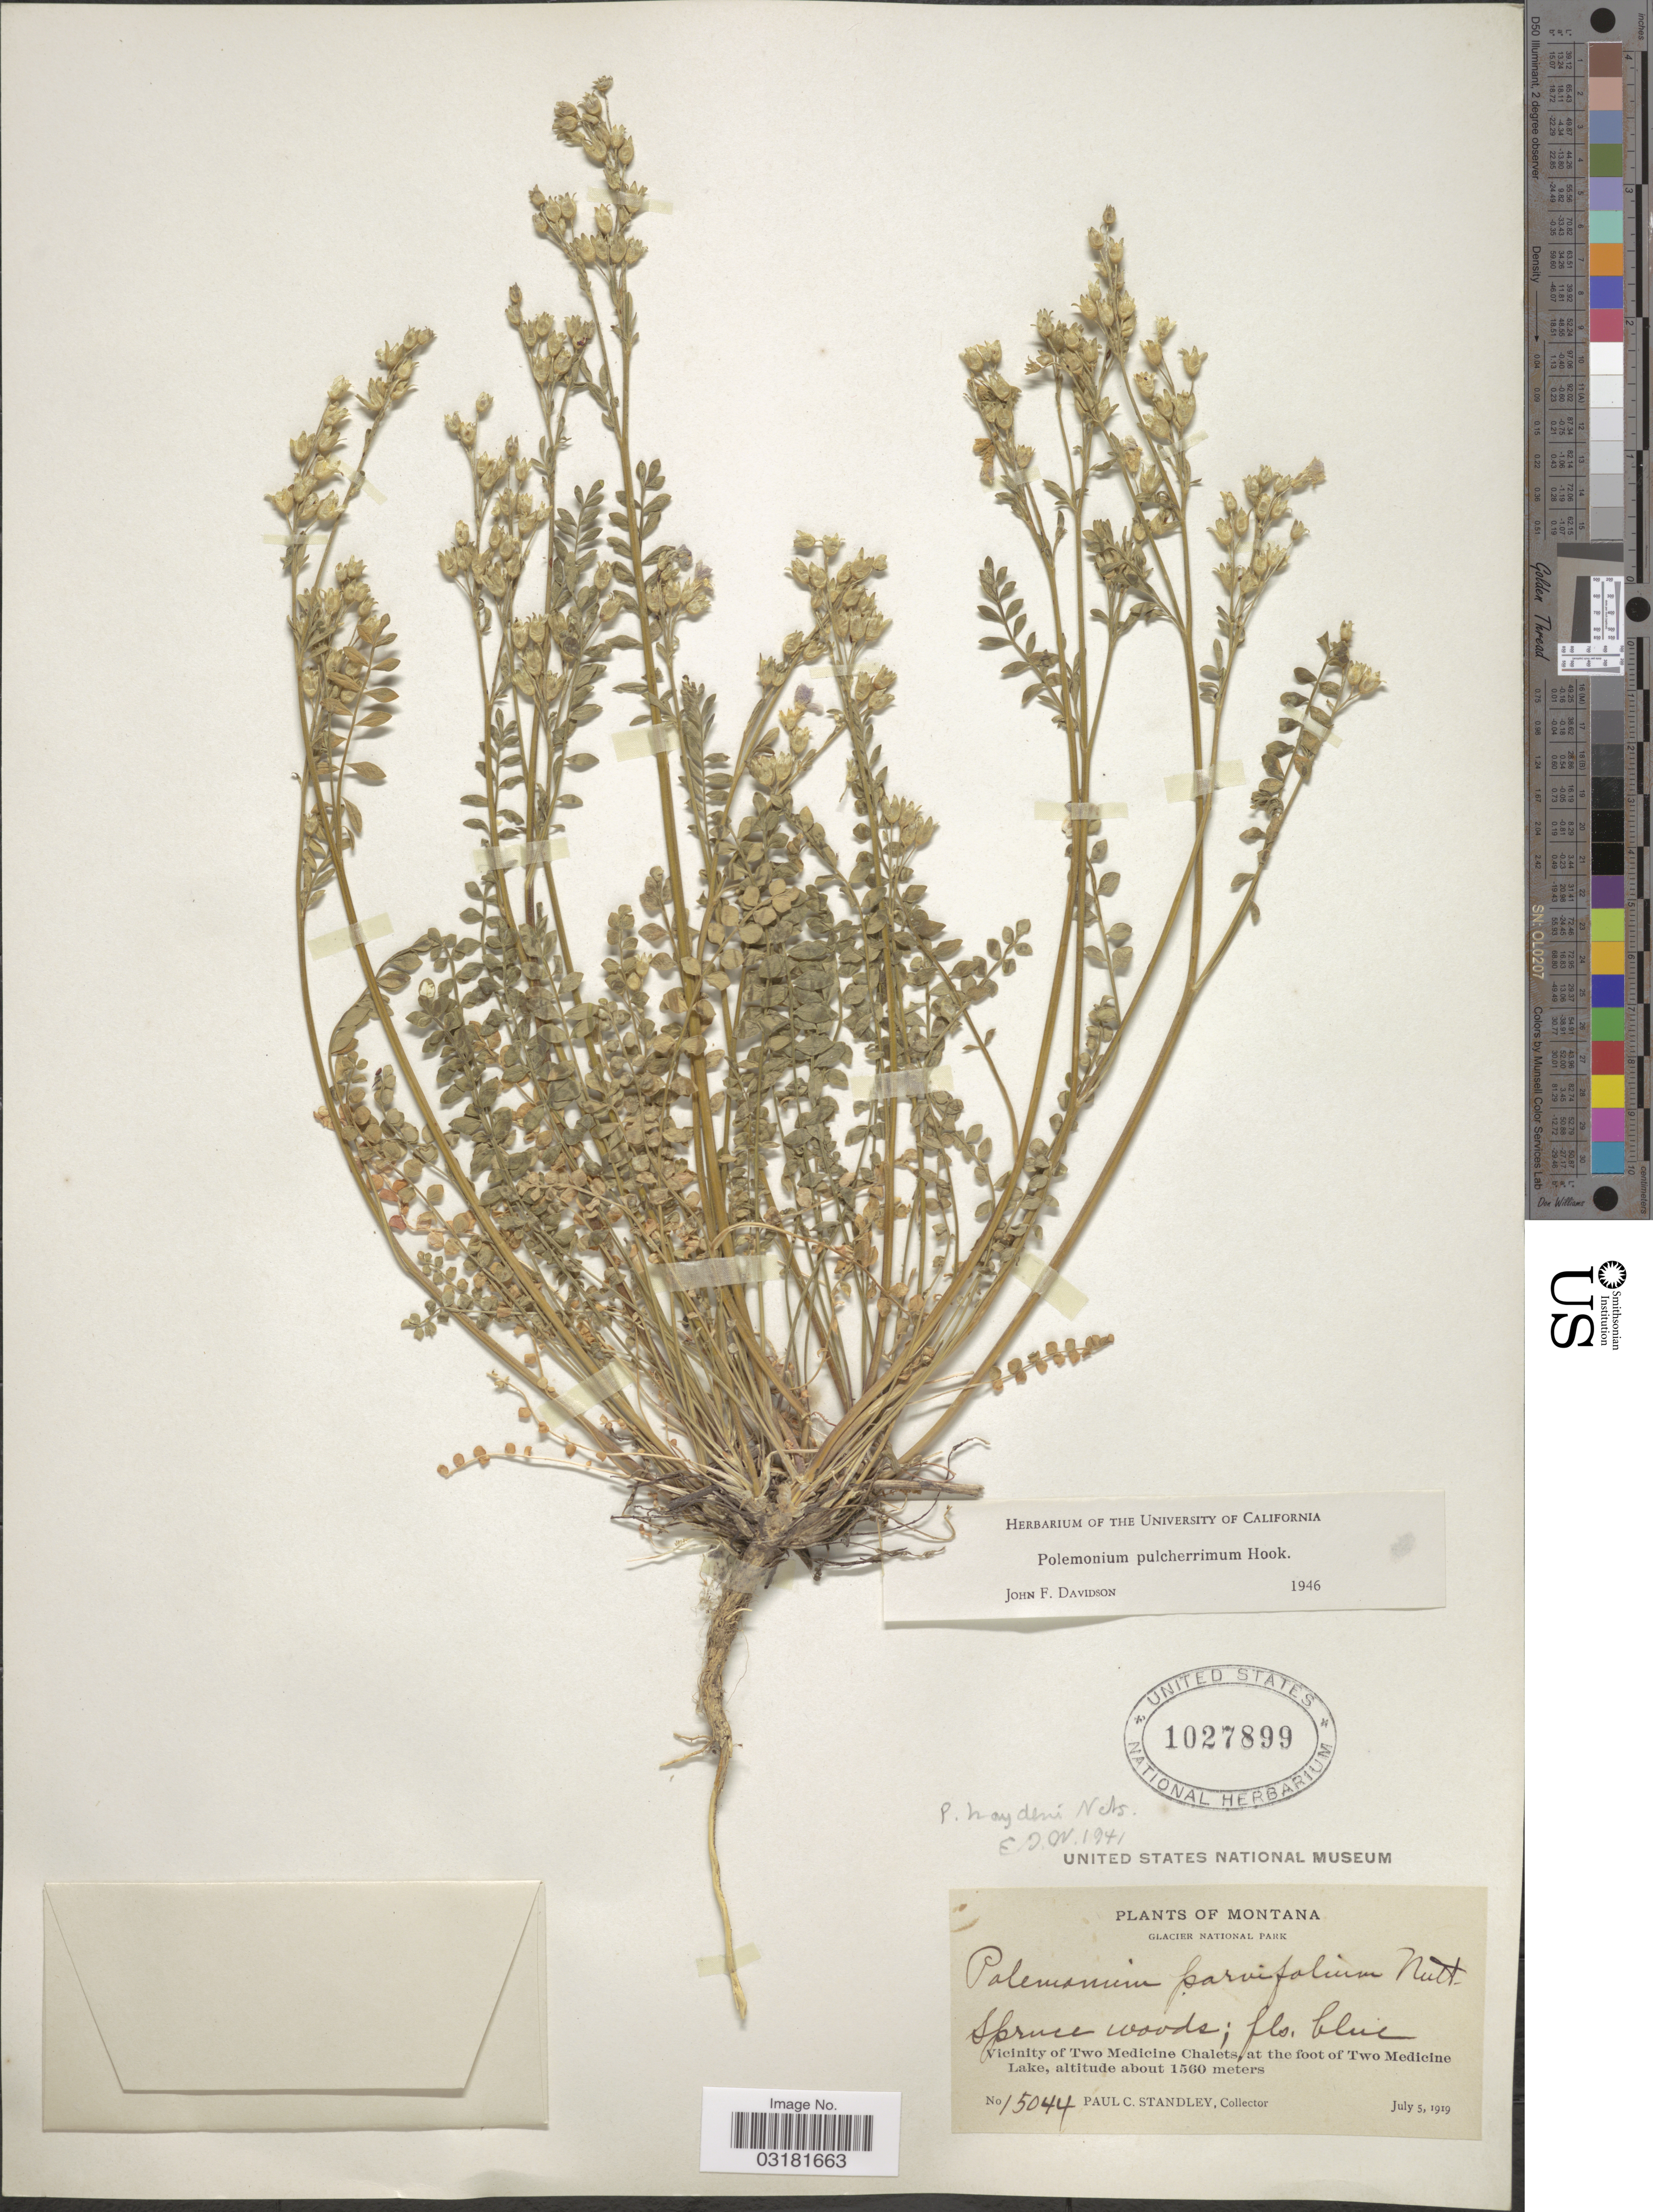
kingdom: Plantae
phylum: Tracheophyta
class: Magnoliopsida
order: Ericales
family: Polemoniaceae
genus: Polemonium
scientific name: Polemonium pulcherrimum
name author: Hook.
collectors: P. C. Standley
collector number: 15044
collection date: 1919-07-05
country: United States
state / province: Montana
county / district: Glacier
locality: Glacier National Park, Vicinity of Two Medicine Chalets, at the foot of Two Medicine Lake.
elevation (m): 1560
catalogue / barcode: US 1027899